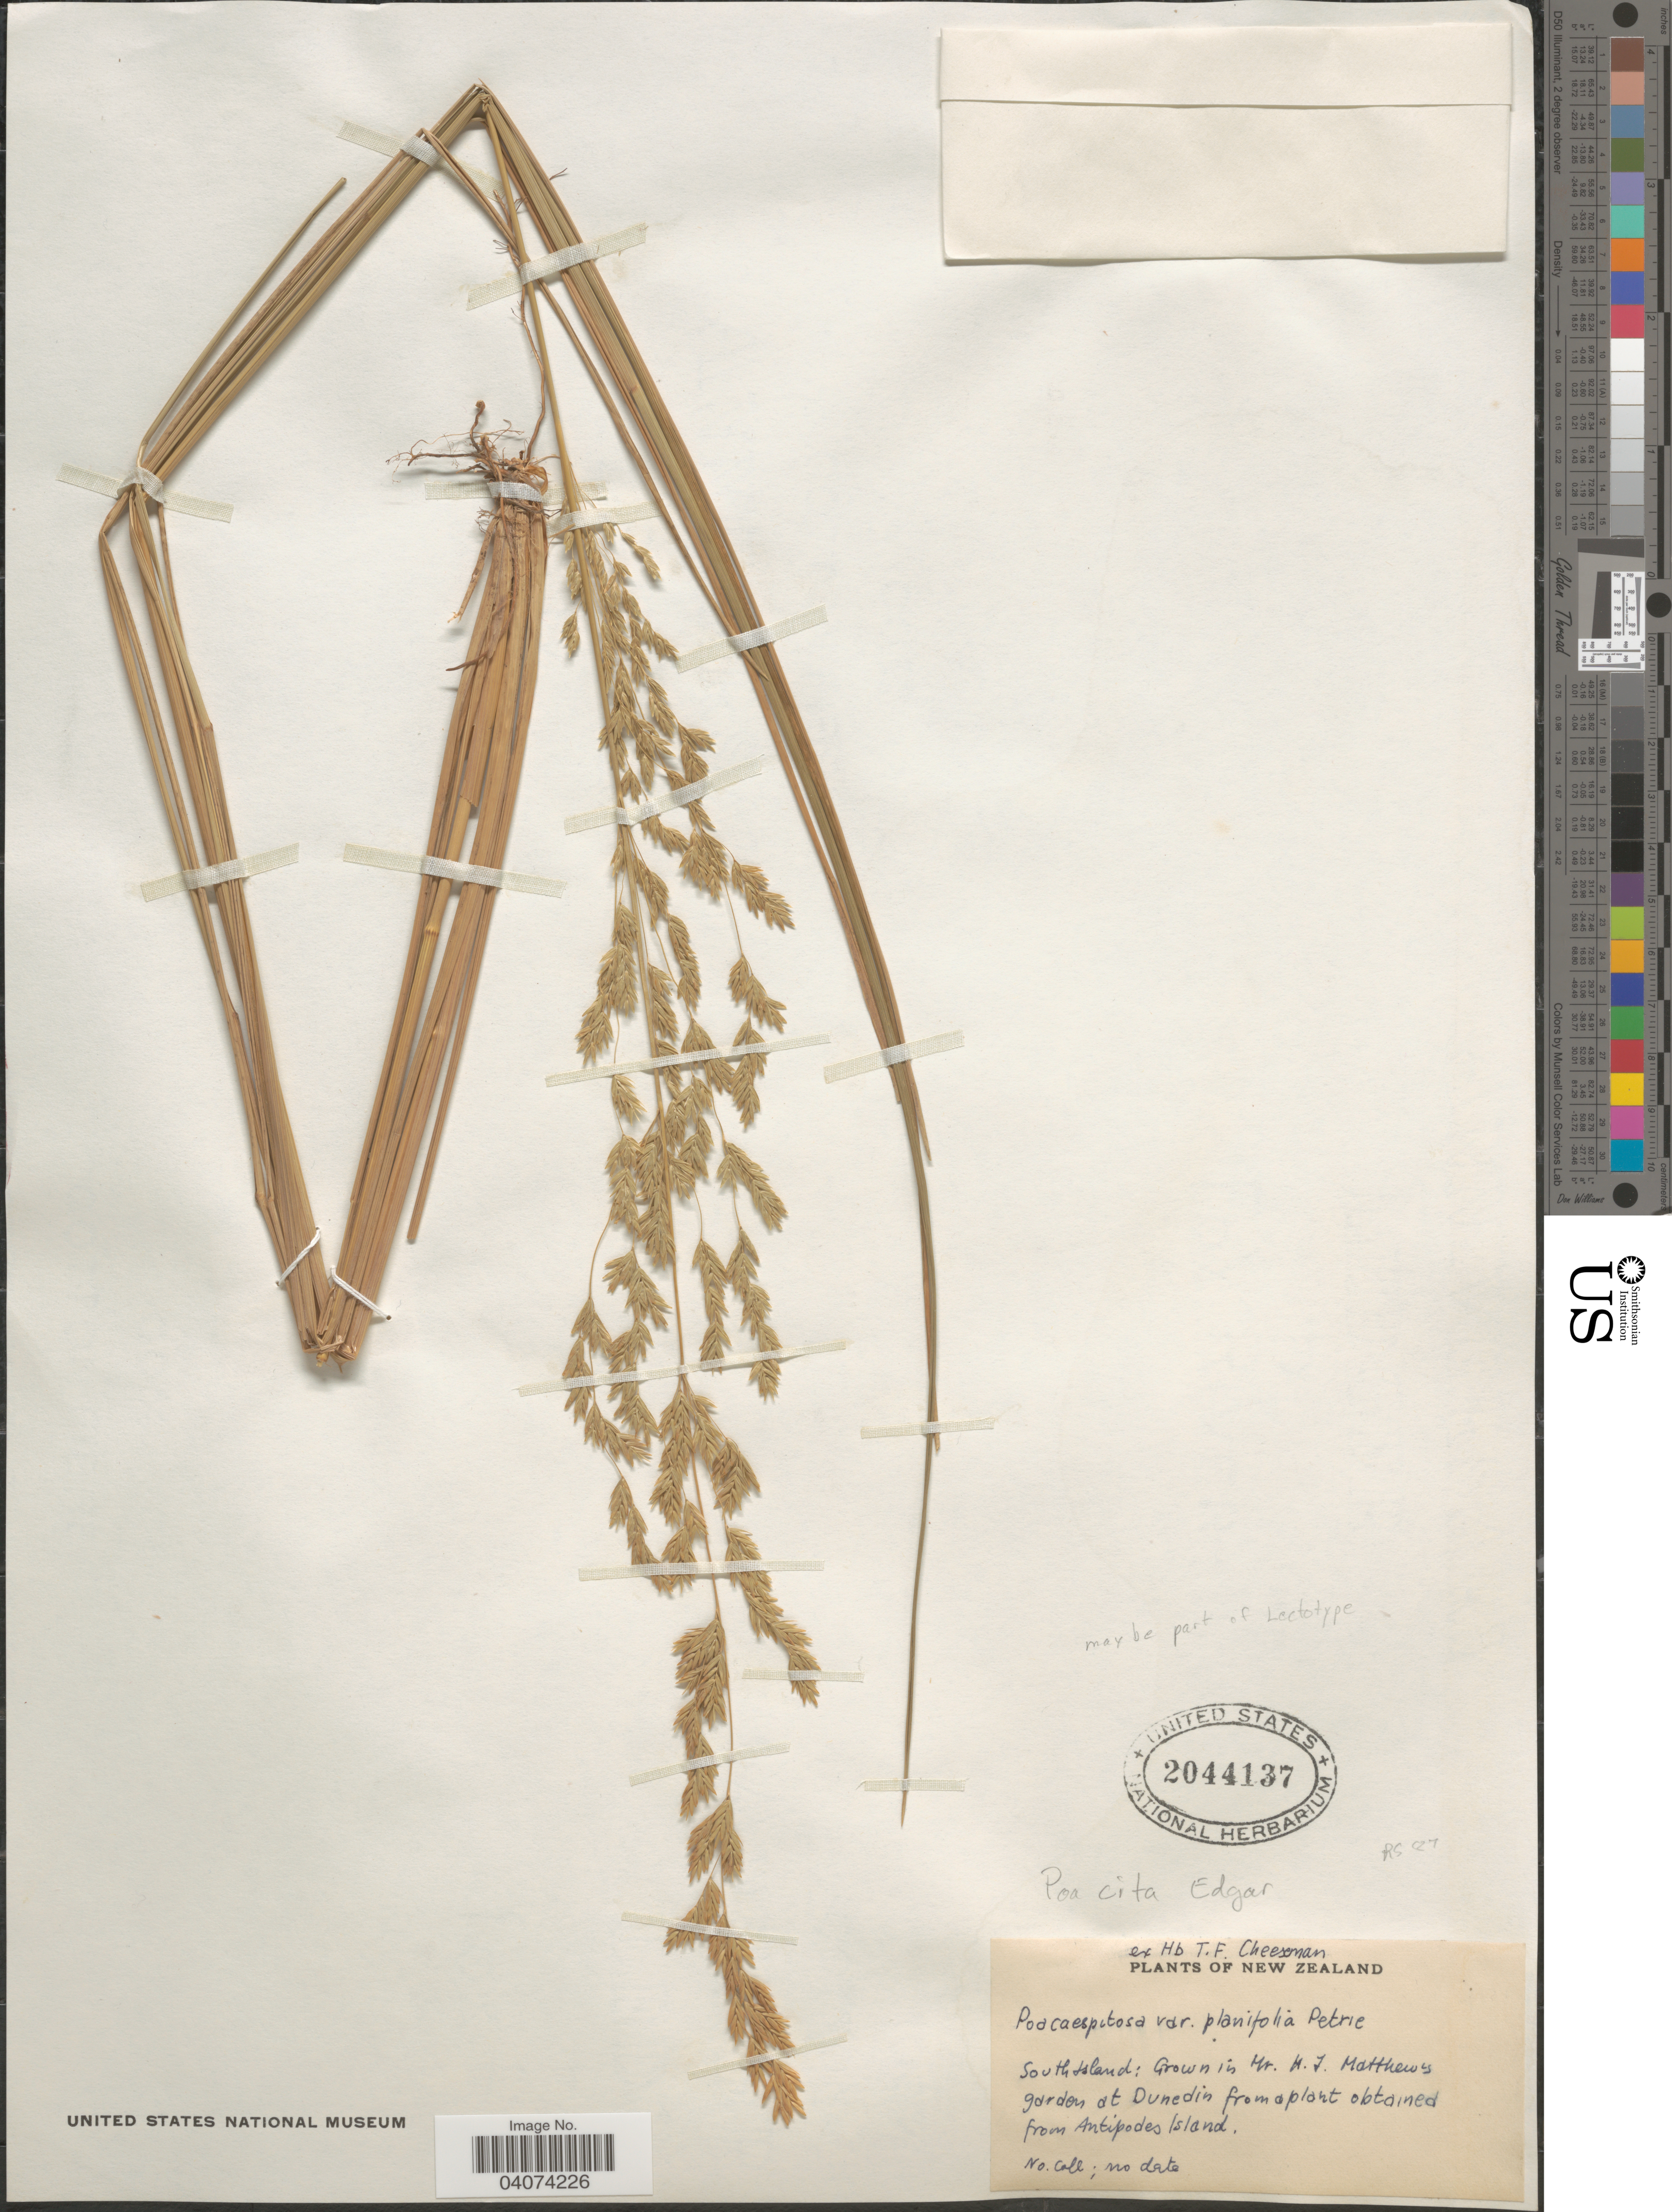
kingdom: Plantae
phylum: Tracheophyta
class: Liliopsida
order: Poales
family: Poaceae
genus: Poa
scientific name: Poa cita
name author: Edgar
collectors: ex herb. T. F. Cheeseman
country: New Zealand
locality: South Island: Grown in Mt. H. F. Matthew's Garden at Dunedin from a plant obtained from Antipodes Island.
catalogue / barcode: US 2044137